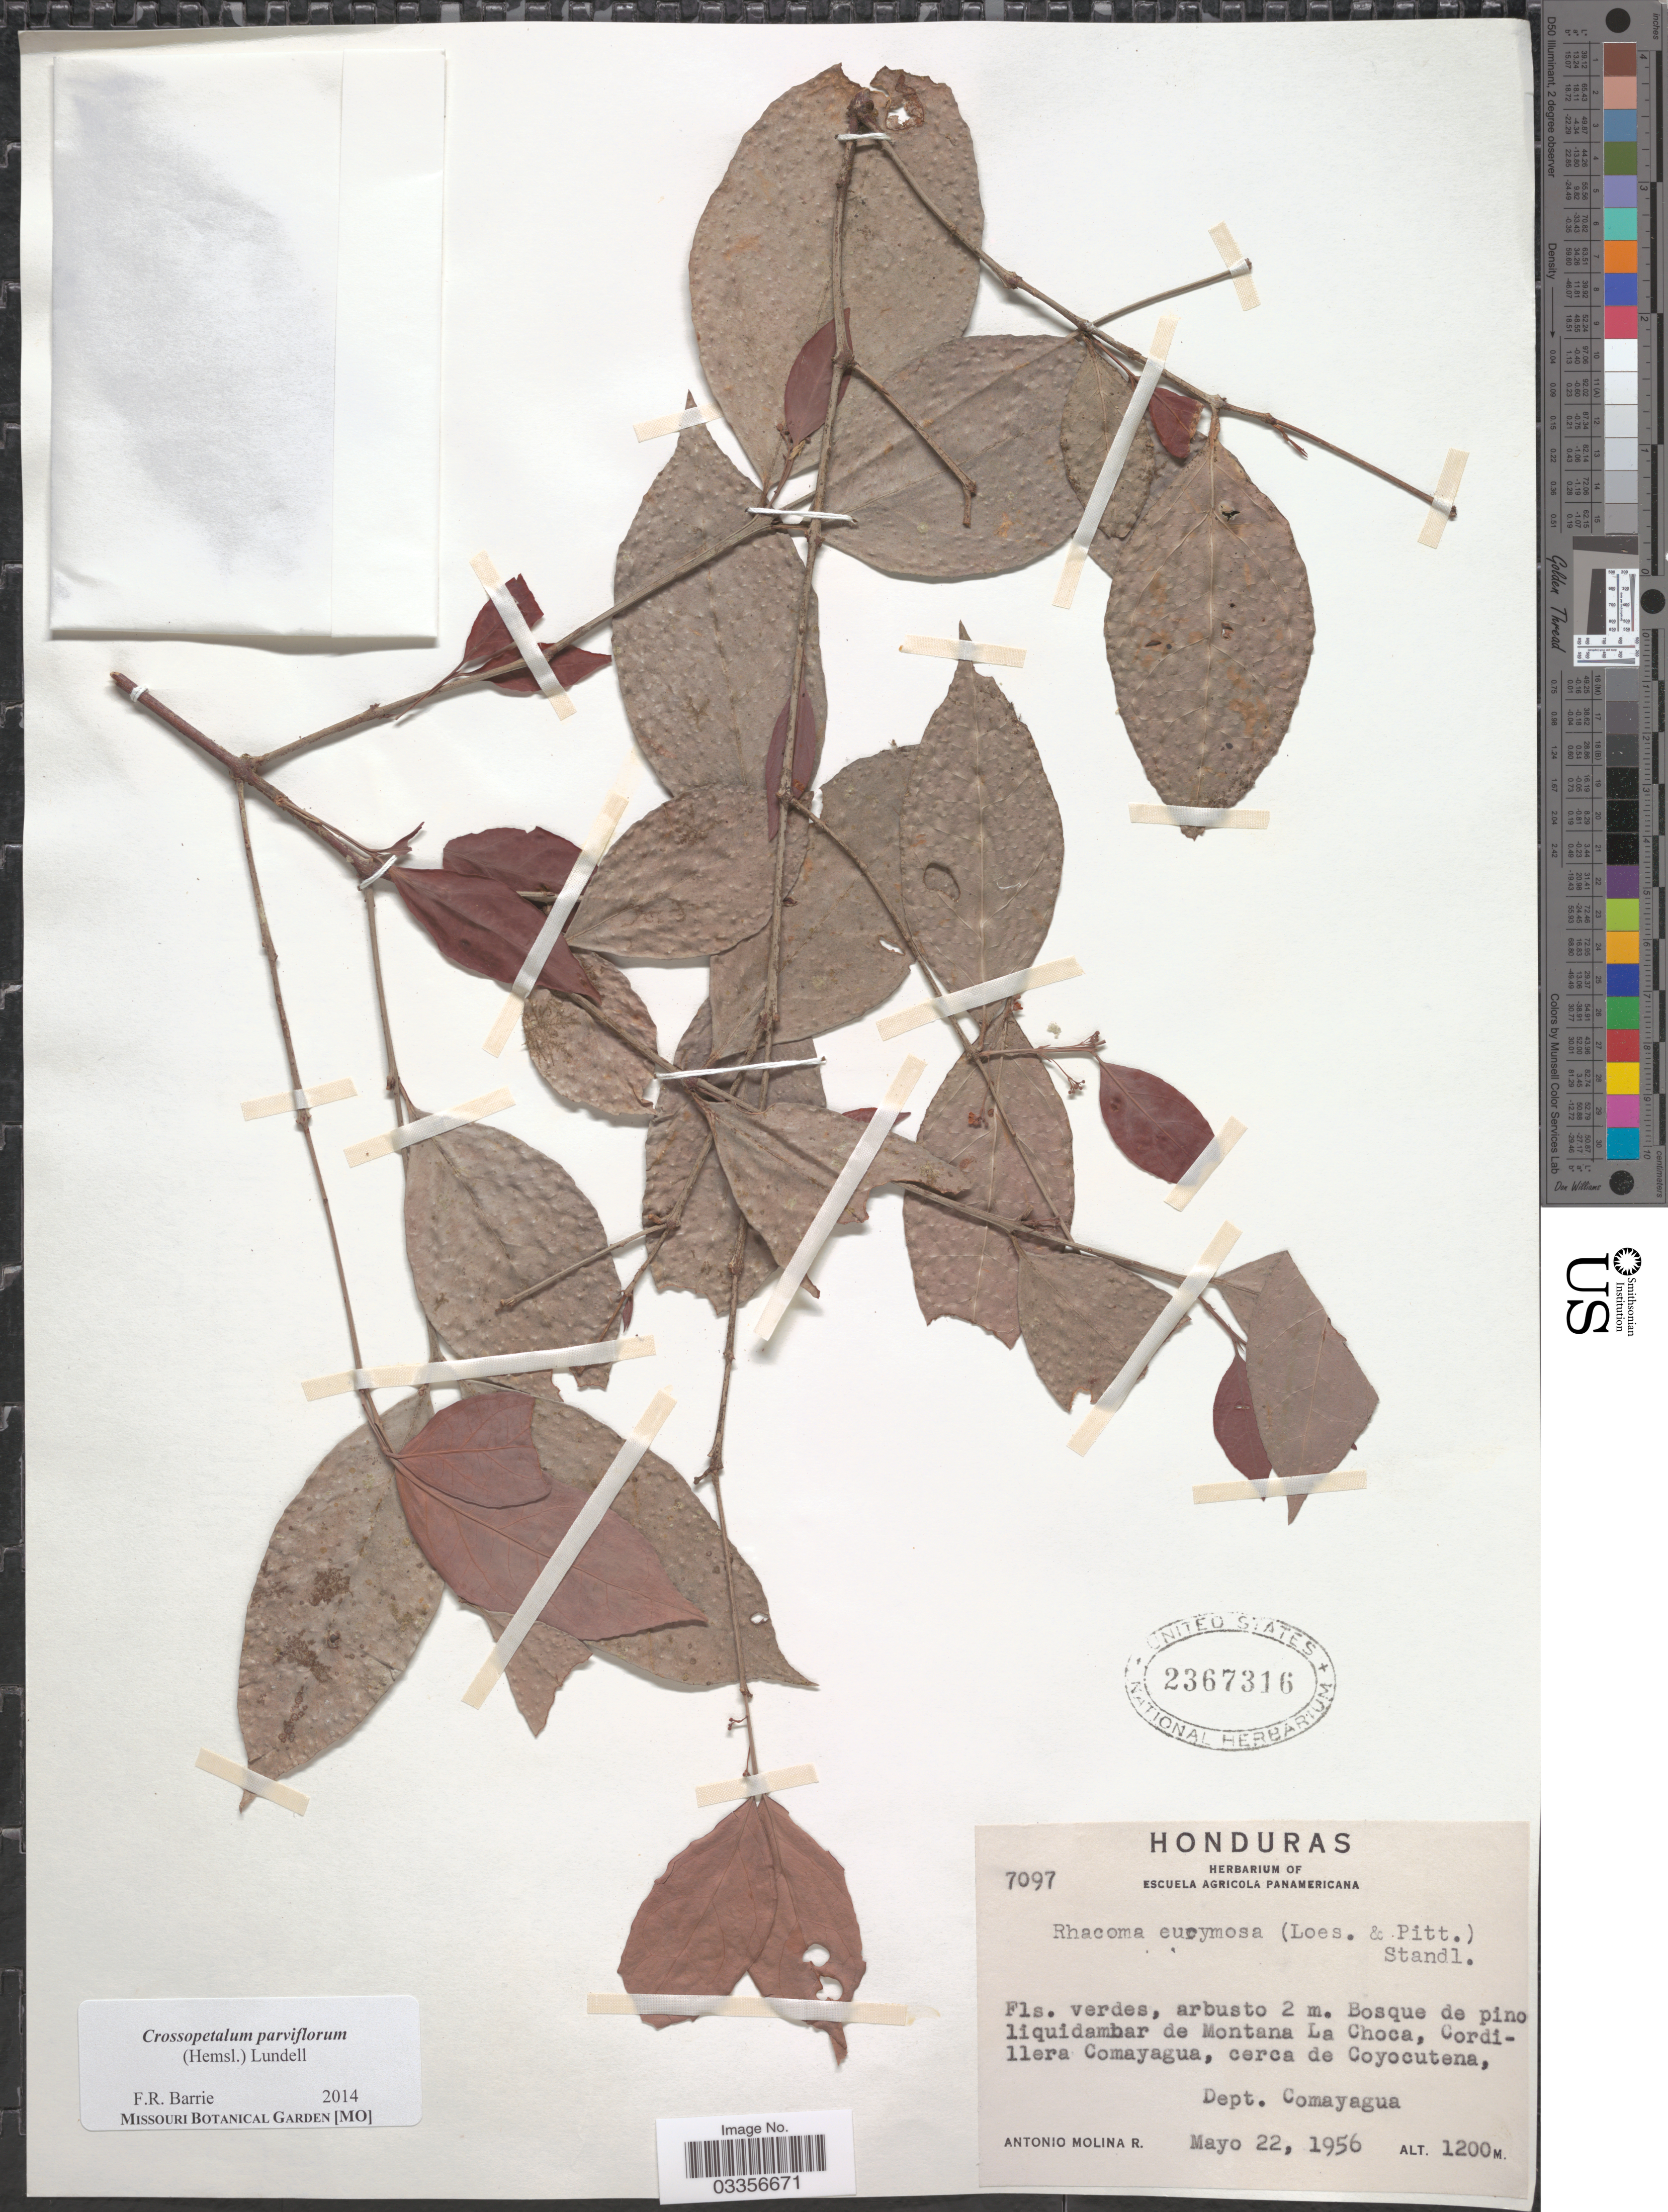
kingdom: Plantae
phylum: Tracheophyta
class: Magnoliopsida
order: Celastrales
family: Celastraceae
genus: Crossopetalum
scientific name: Crossopetalum parviflorum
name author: L.O. Williams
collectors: A. Molina R.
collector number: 7097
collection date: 1956-05-22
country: Honduras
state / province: Comayagua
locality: Bosque de pino liquidambar de Montana La Choca, Cordillera Comayagua, cerca de Coyocutena, Dept. Comayagua.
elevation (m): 1200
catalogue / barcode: US 2367316